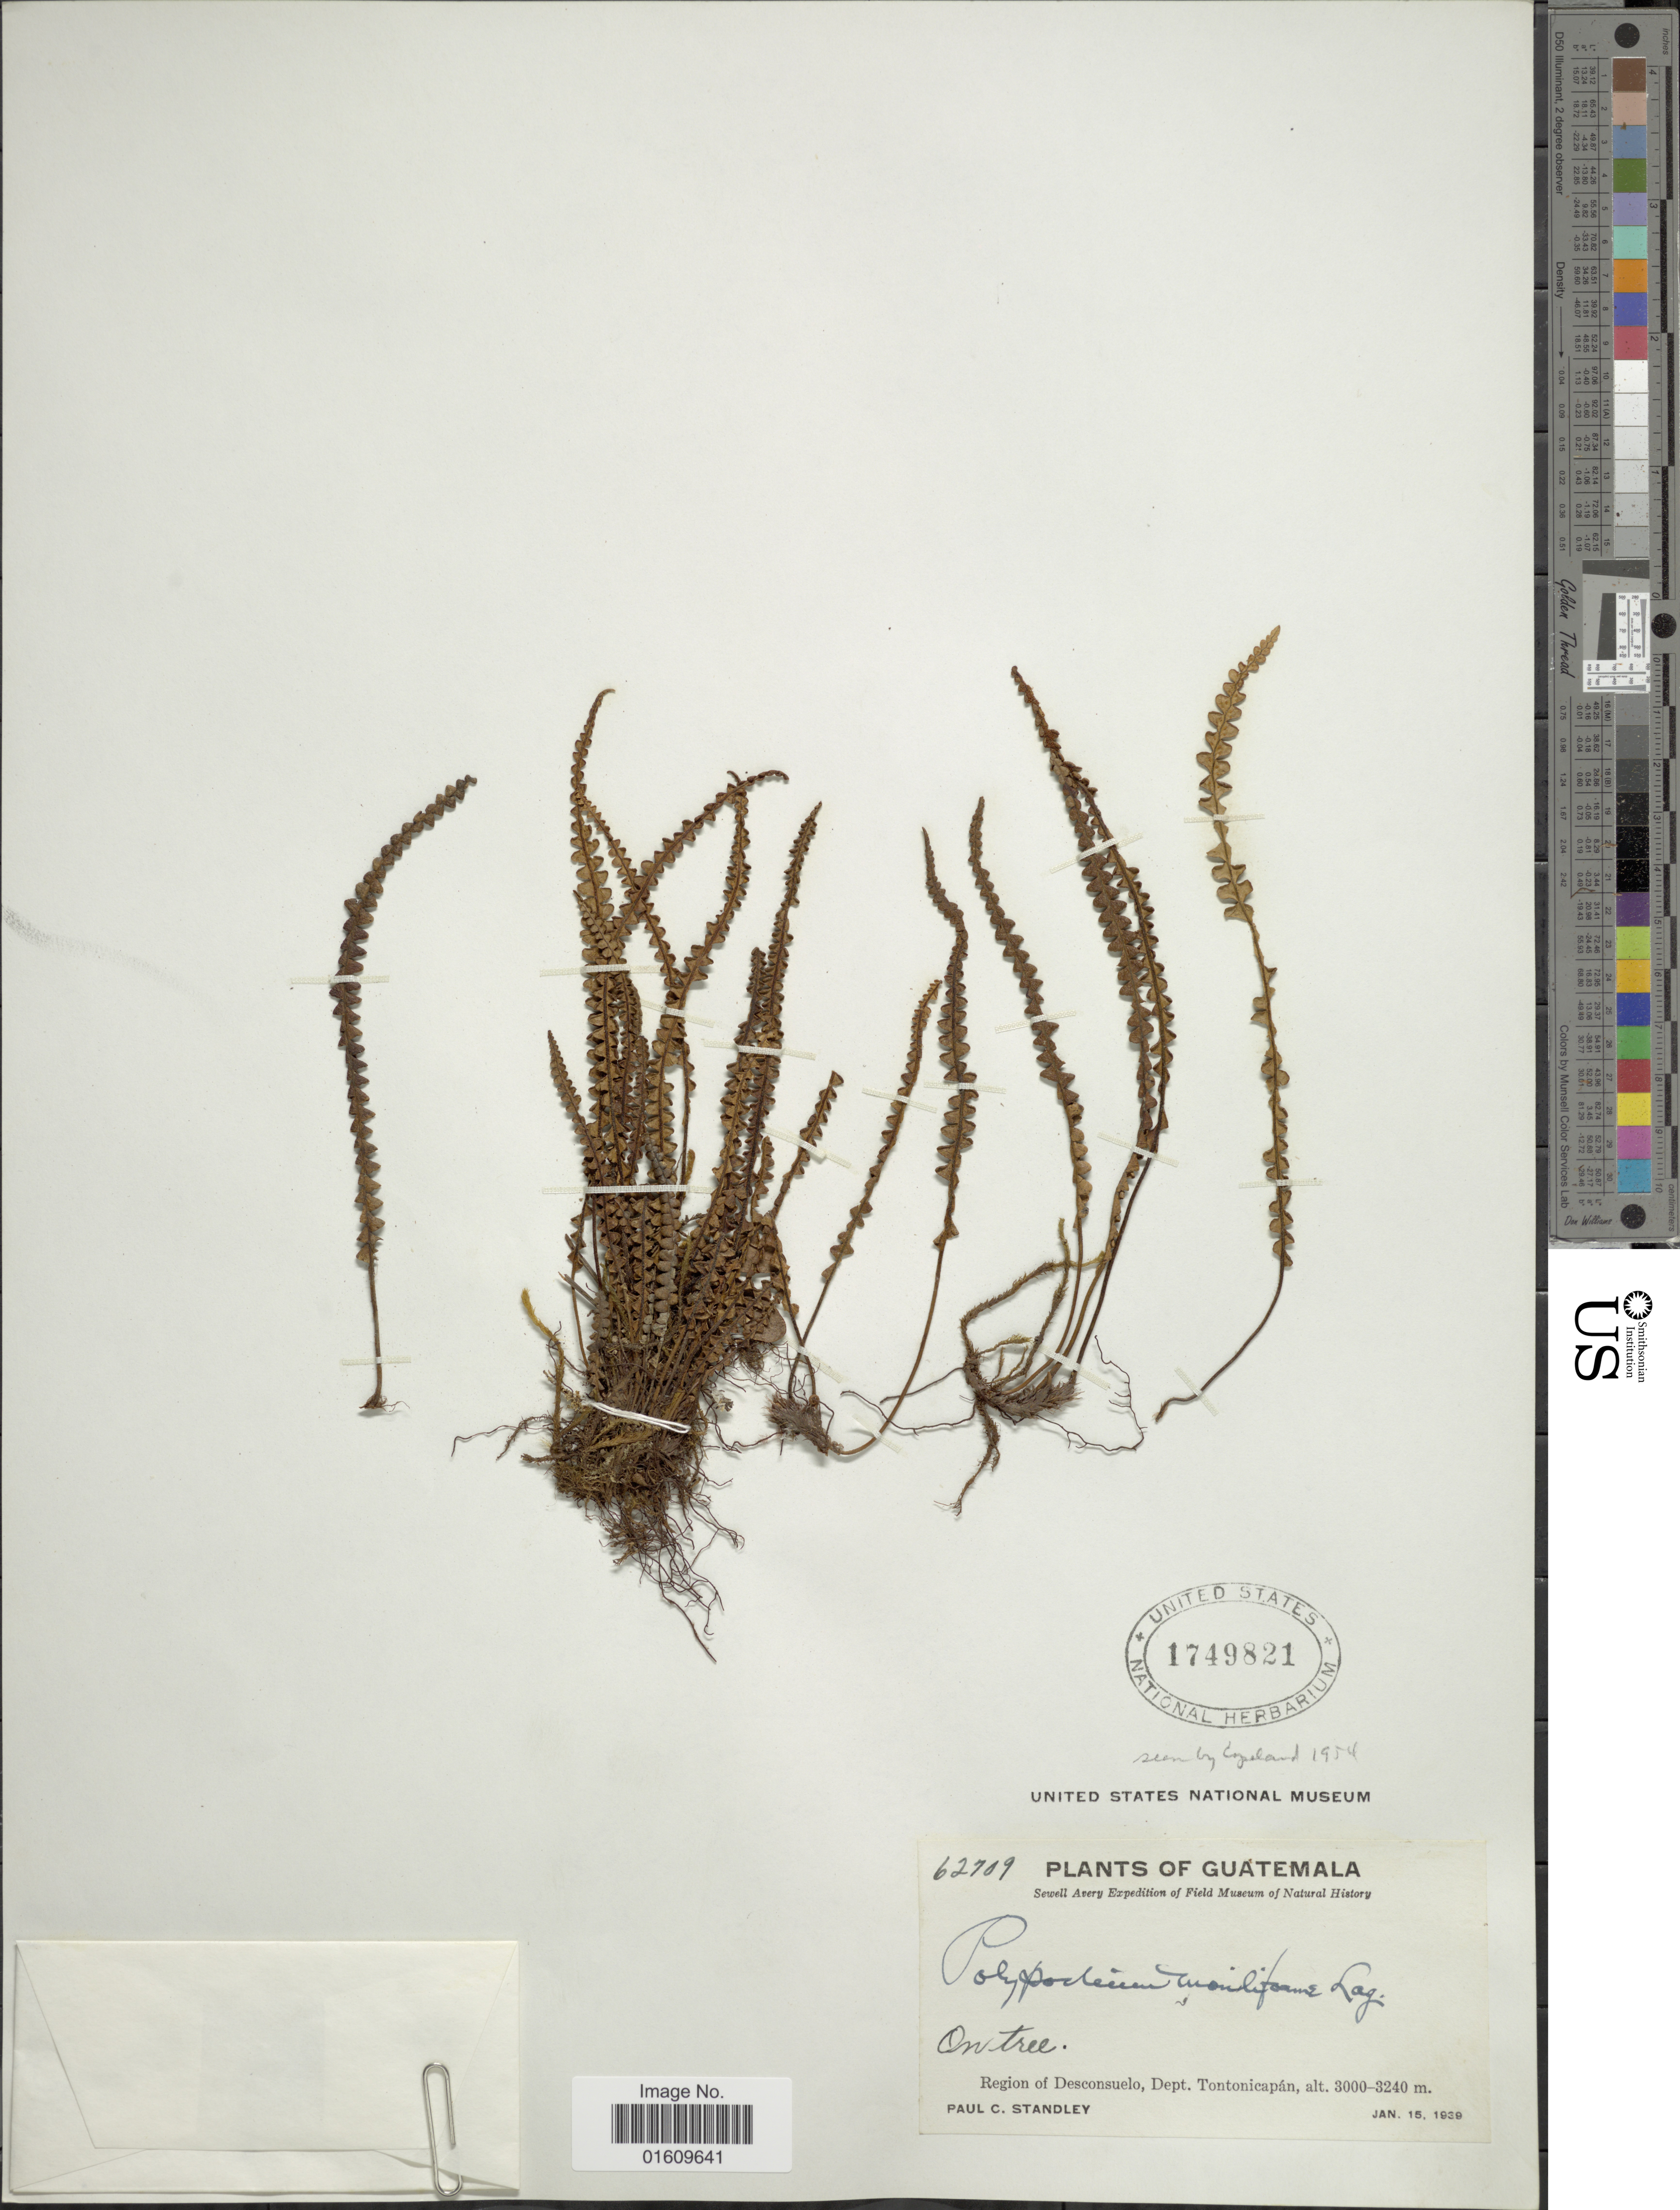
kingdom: Plantae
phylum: Tracheophyta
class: Polypodiopsida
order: Polypodiales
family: Polypodiaceae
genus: Melpomene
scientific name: Melpomene moniliformis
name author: (Lag. ex Sw.) A.R. Sm. & R.C. Moran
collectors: P. C. Standley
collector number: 62709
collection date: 1939-01-15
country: Guatemala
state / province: Totonicapan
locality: Region of Desconsuelo, Dept. Tontonicapan.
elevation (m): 3000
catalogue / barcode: US 1749821